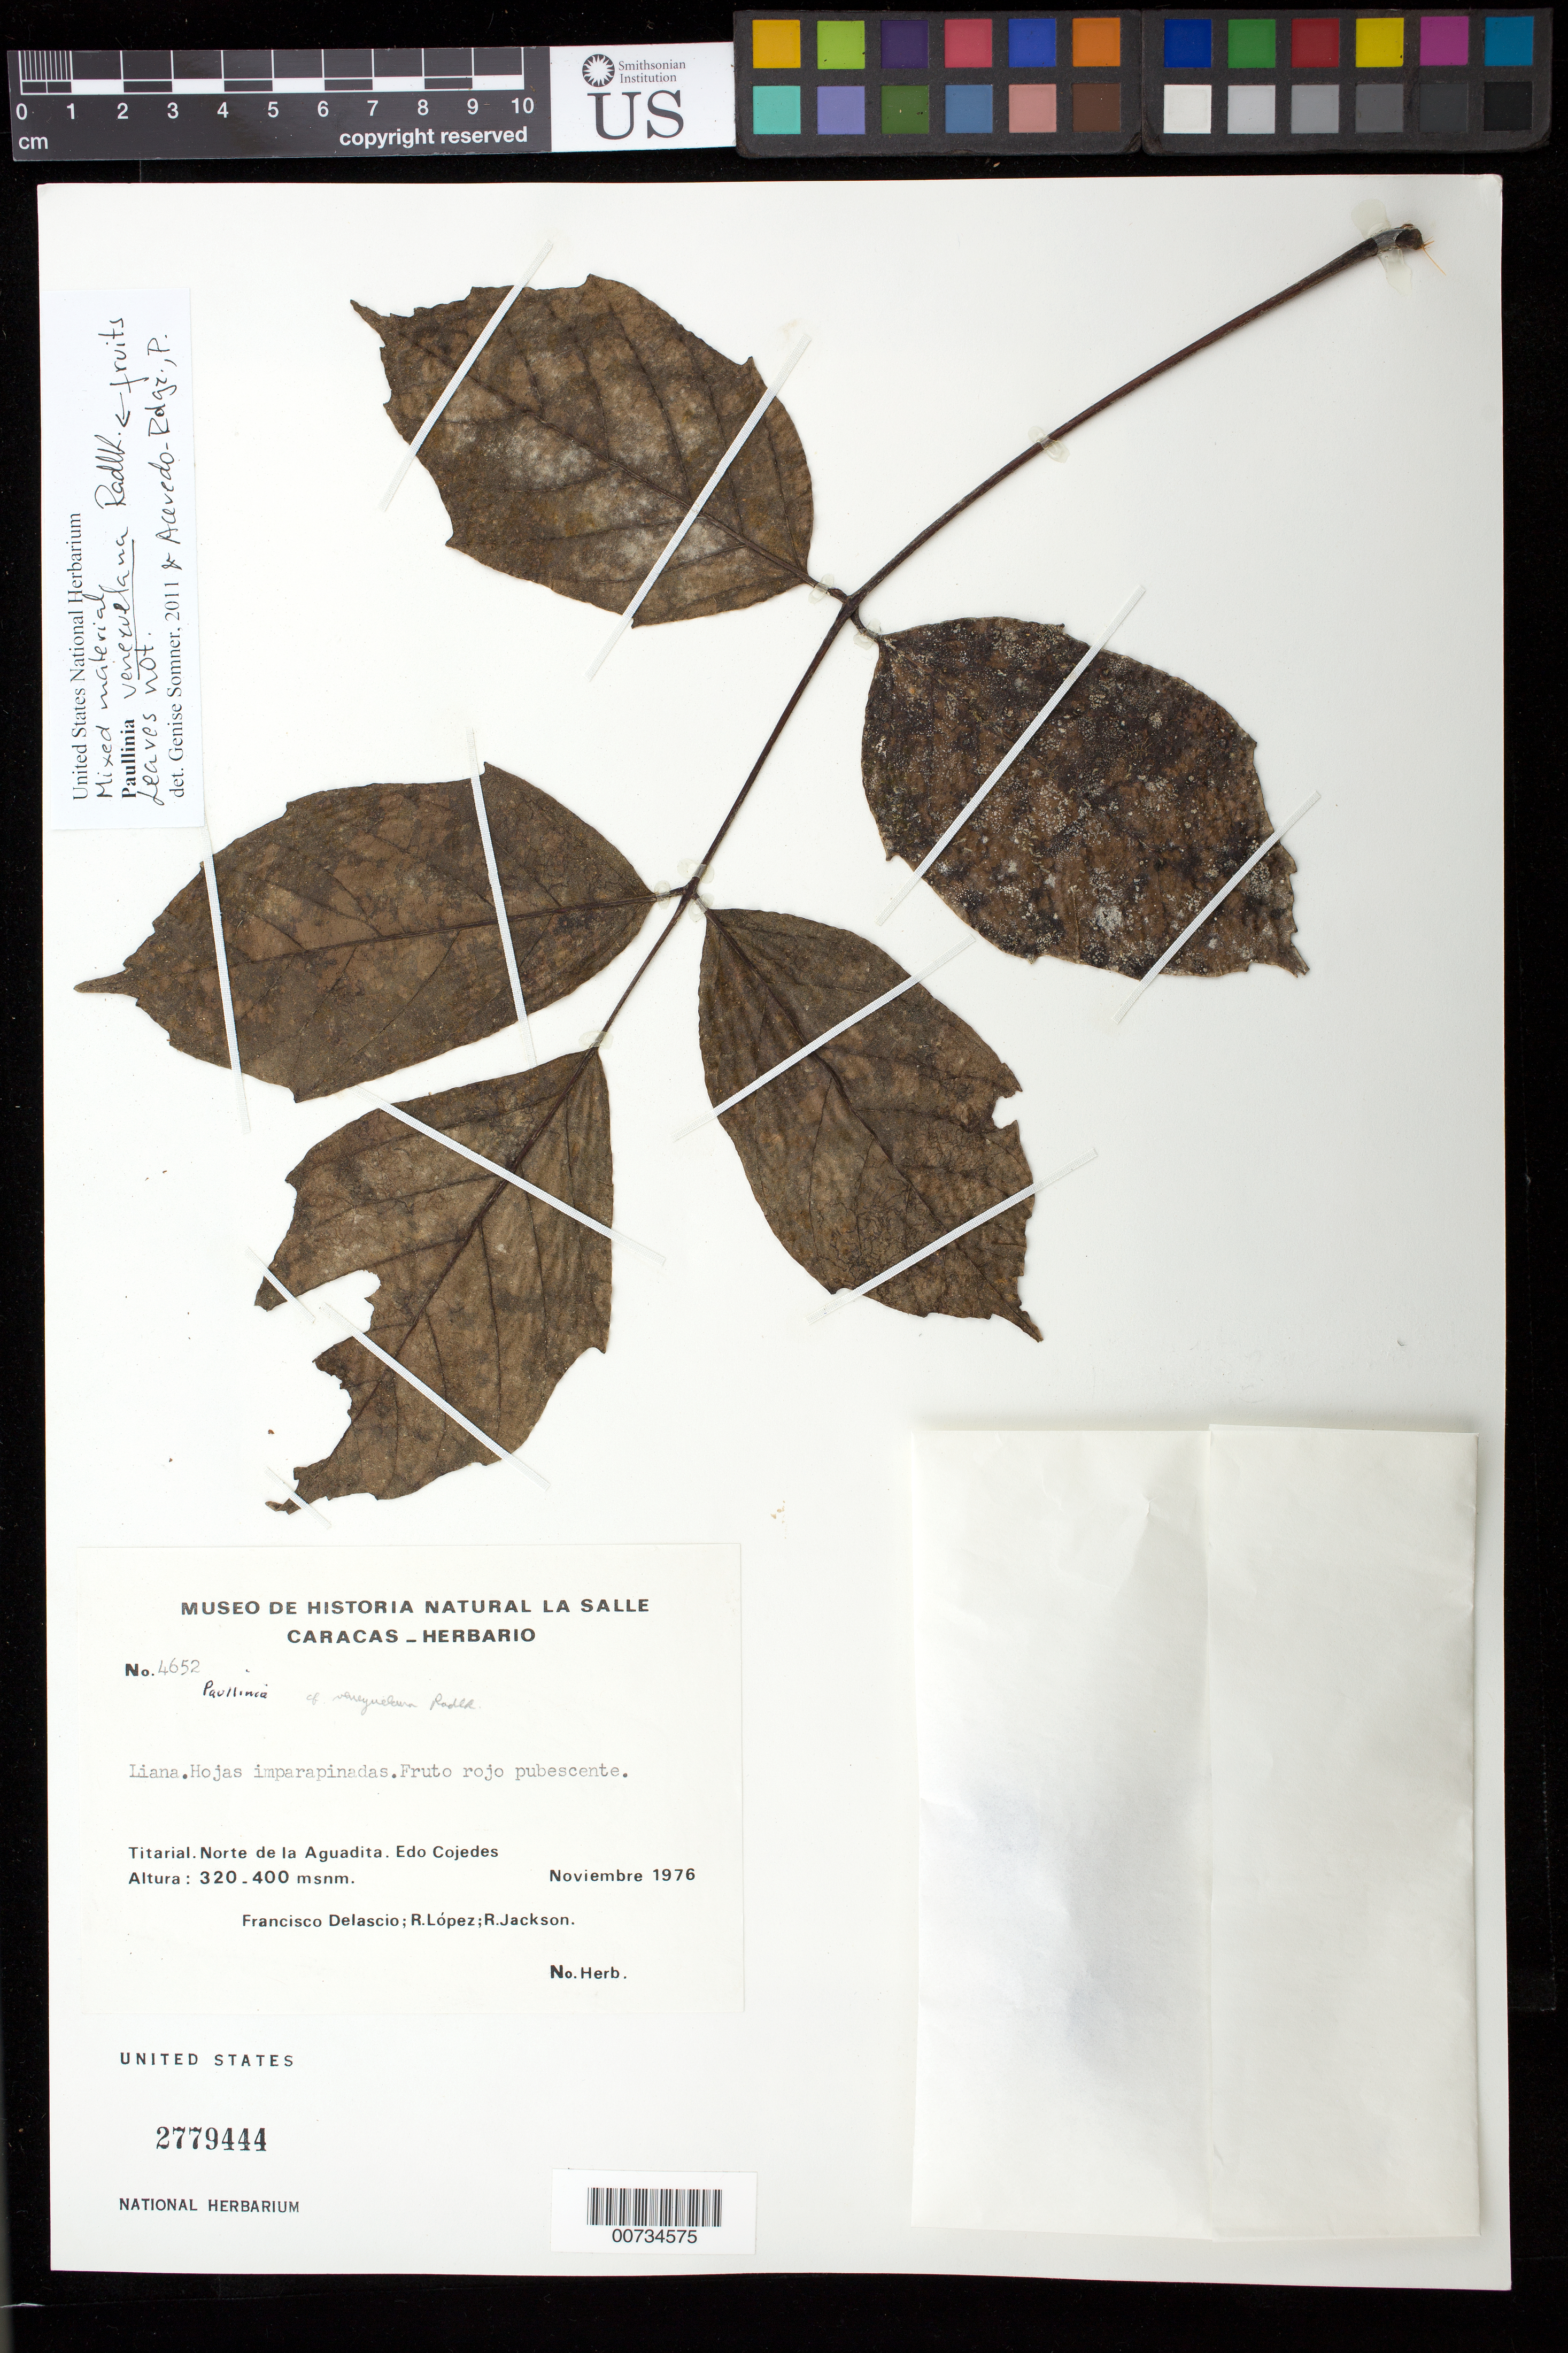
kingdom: Plantae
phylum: Tracheophyta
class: Magnoliopsida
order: Sapindales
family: Sapindaceae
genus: Paullinia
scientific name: Paullinia sp.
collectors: F. Delascio C., R. Lopez & R. Jackson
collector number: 4652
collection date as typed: Nov 1976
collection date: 1976-11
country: Venezuela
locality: Titarial. Norte de la Aguadita. Edo Cojedes.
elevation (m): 320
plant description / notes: Mixed material.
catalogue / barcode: US 2779444